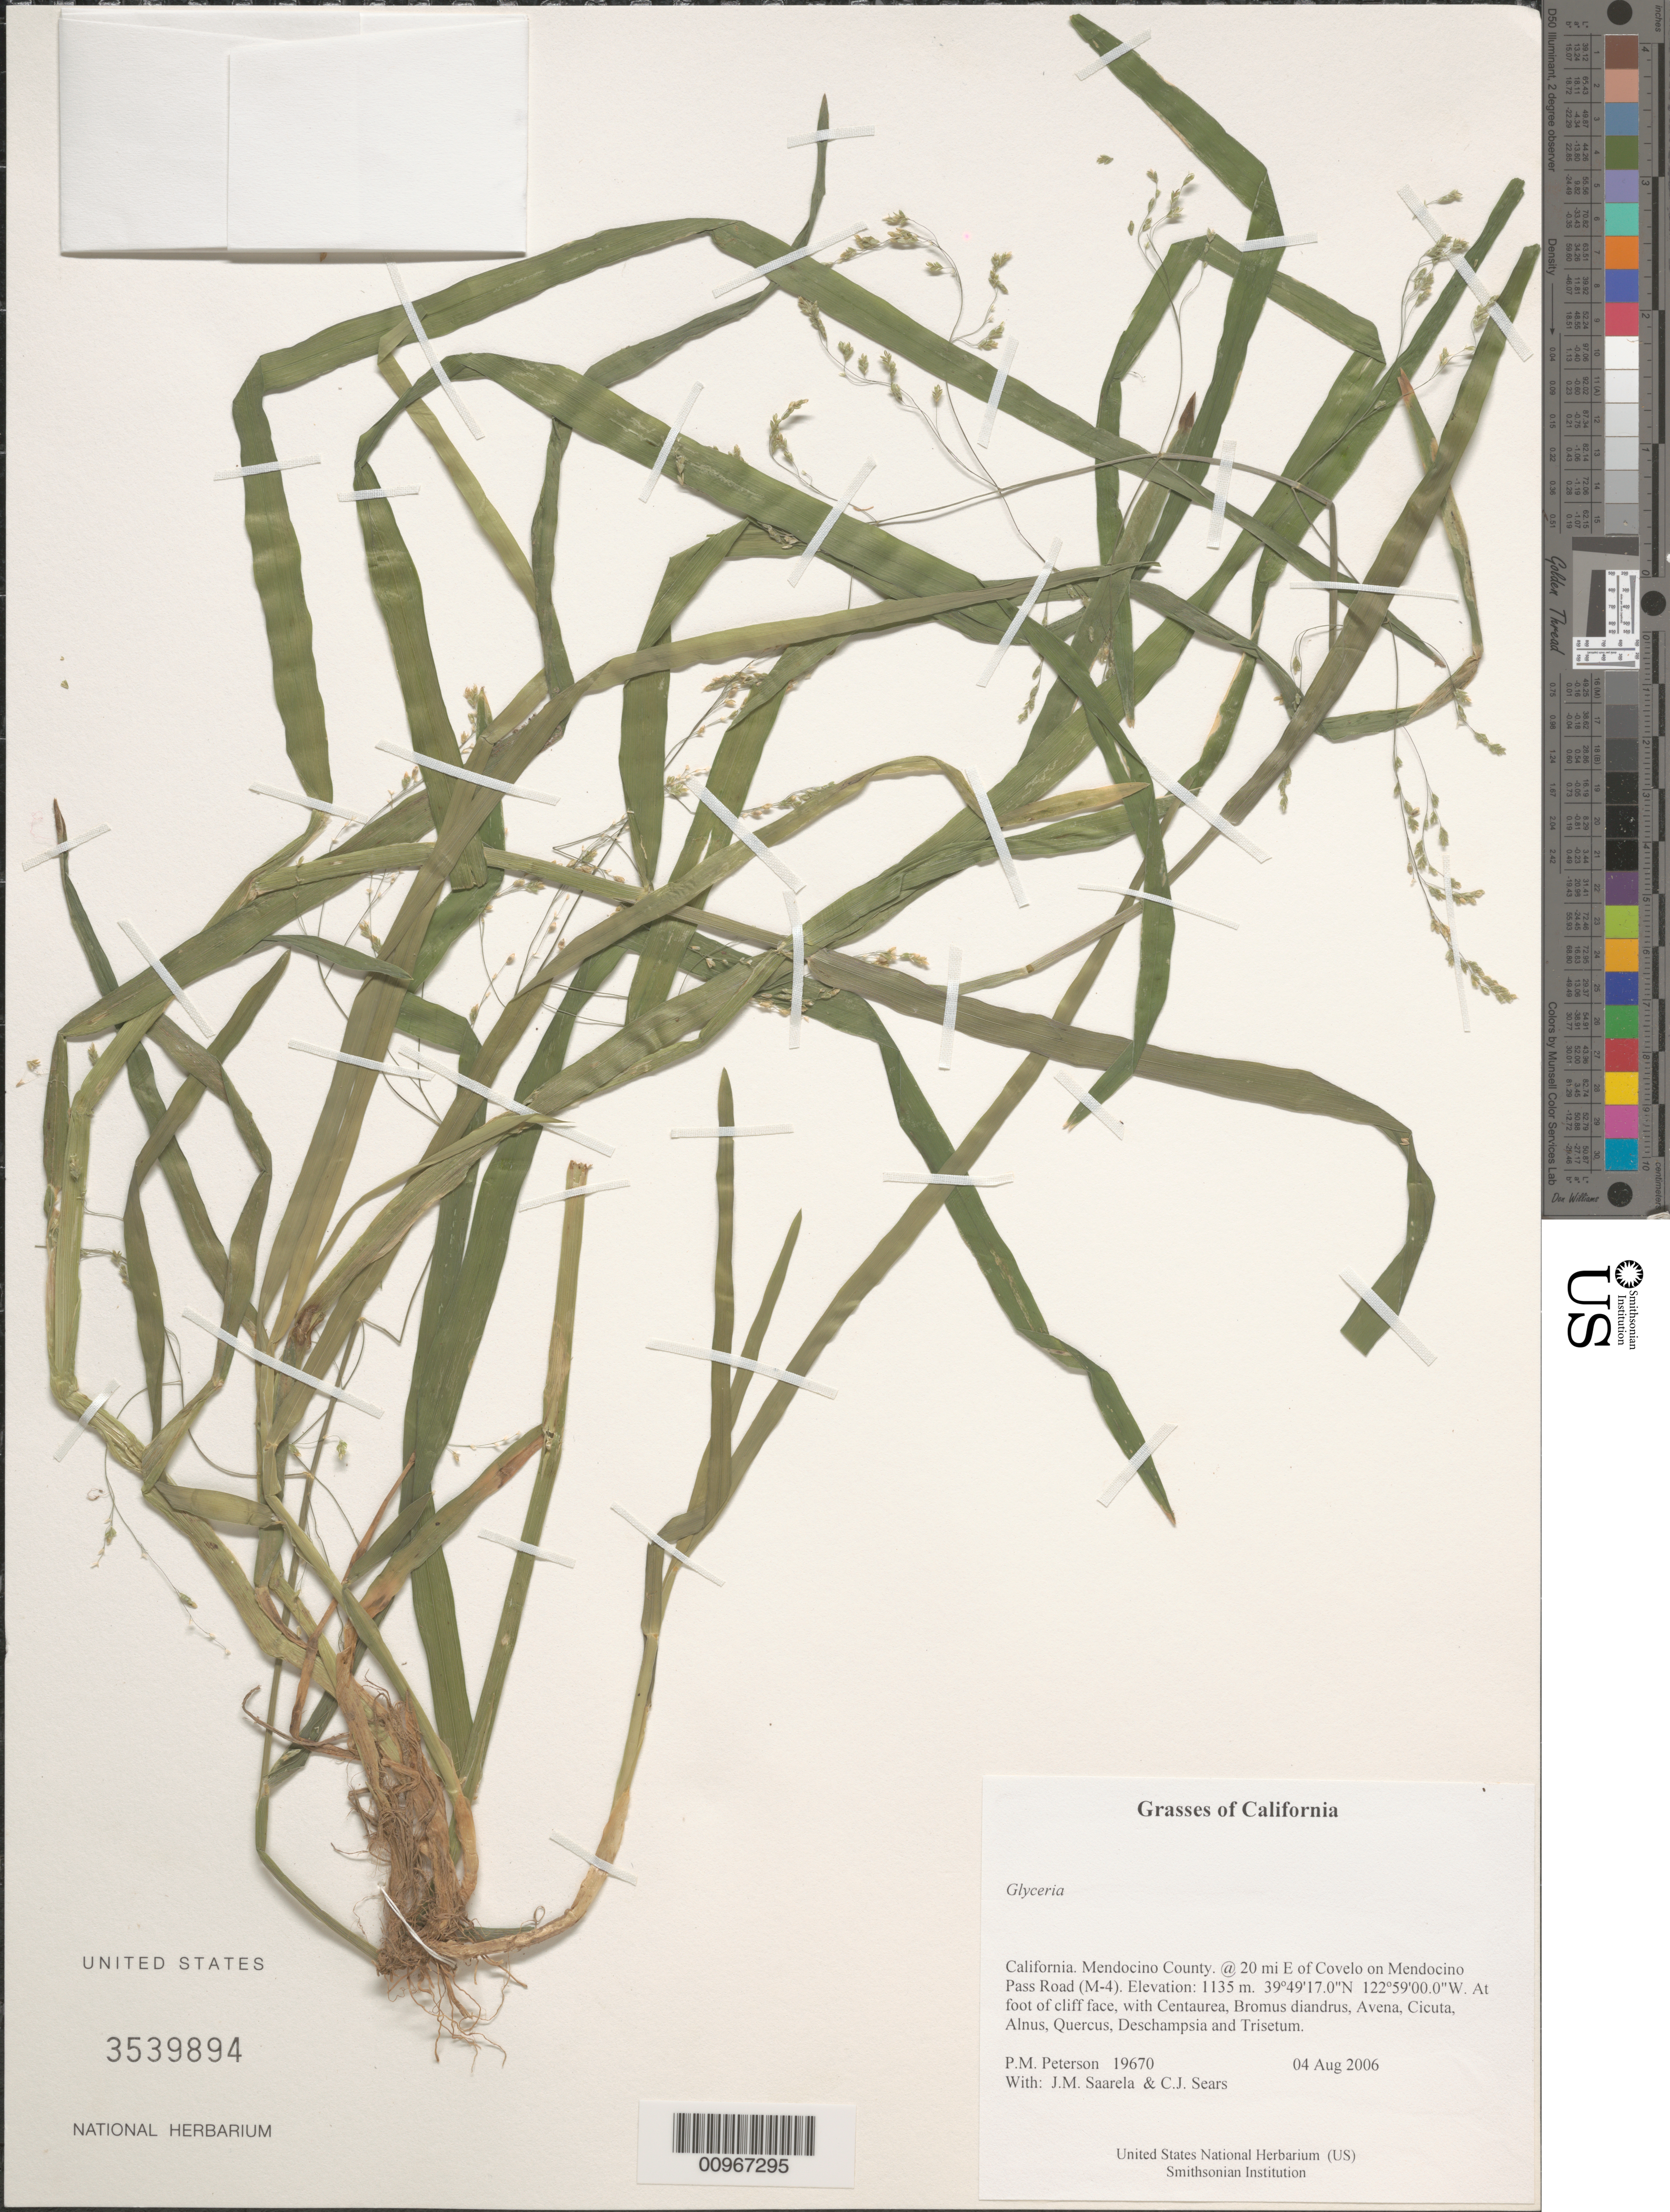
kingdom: Plantae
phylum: Tracheophyta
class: Liliopsida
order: Poales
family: Poaceae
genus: Glyceria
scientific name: Glyceria sp.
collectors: P. M. Peterson, J. Saarela & C. Sears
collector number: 19670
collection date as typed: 04 Aug 2006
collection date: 2006-08-04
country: United States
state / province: California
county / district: Mendocino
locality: At 20 mi E of Covelo on Mendocino Pass Road (M-4).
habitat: At foot of cliff face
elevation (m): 1135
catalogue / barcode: US 3539894